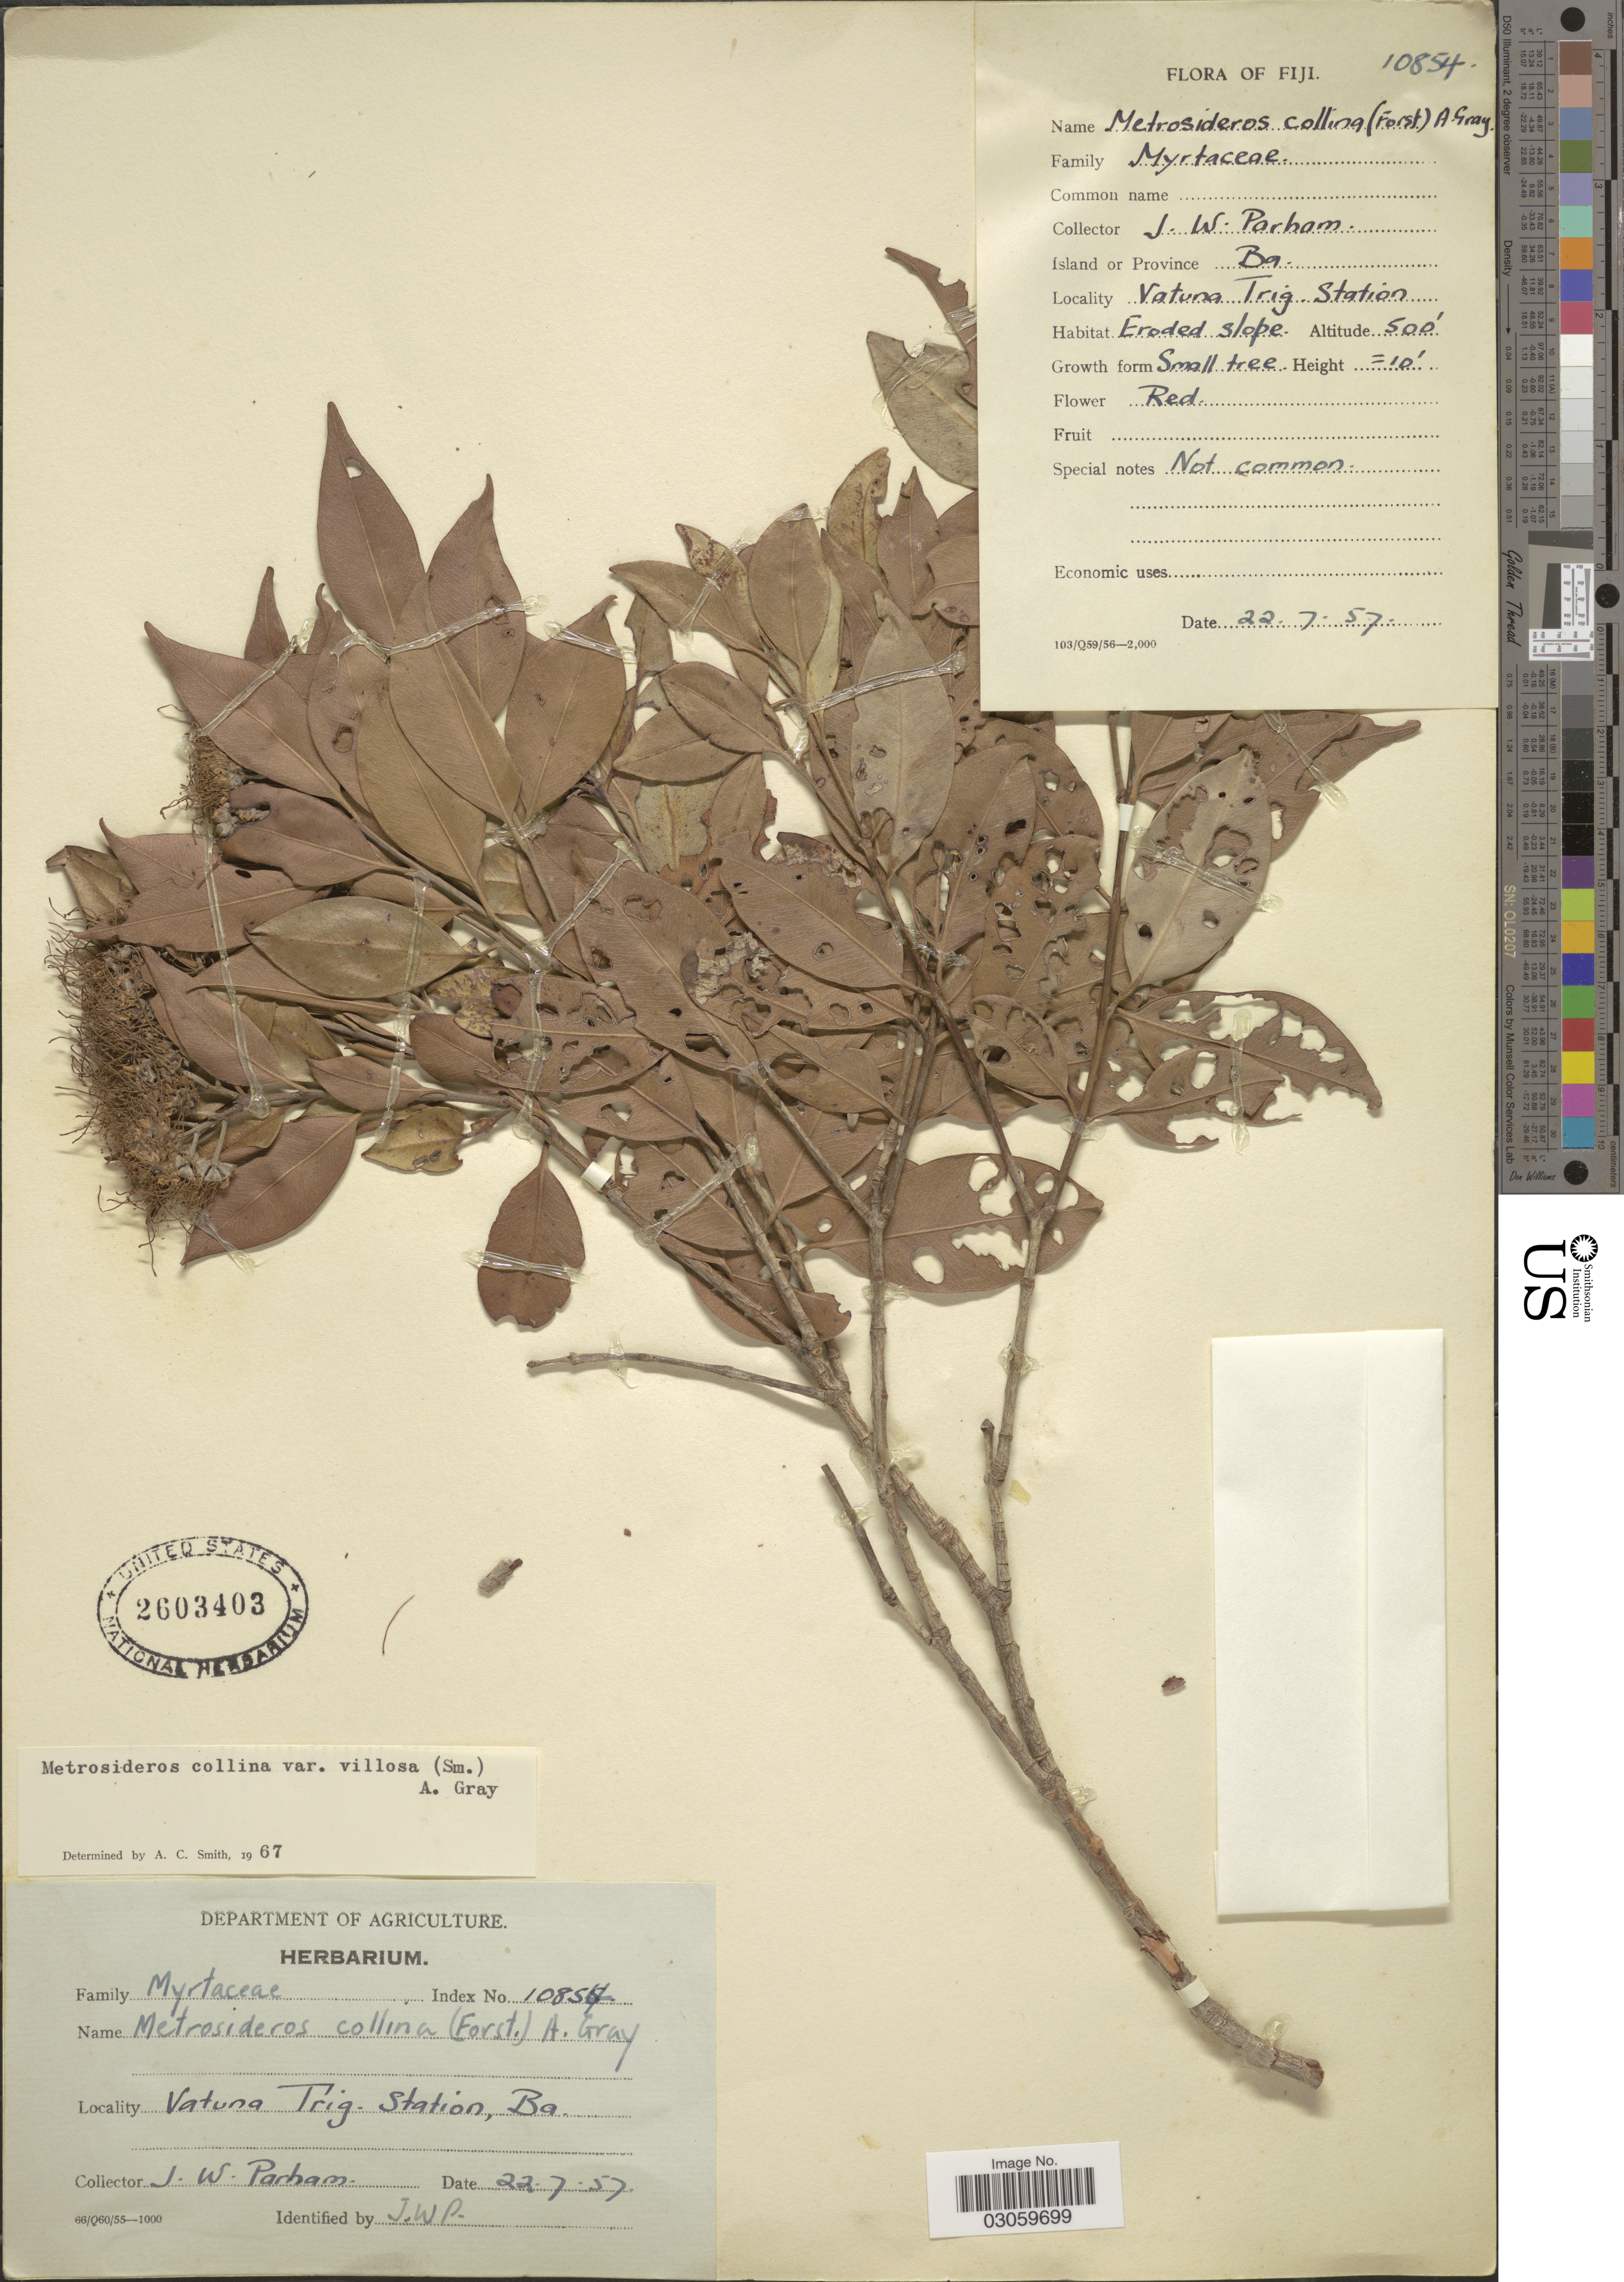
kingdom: Plantae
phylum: Tracheophyta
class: Magnoliopsida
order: Myrtales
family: Myrtaceae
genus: Metrosideros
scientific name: Metrosideros collina var. villosa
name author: (L. f.) A. Gray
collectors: J. Parham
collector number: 10854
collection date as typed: Transcribed d/m/y: 22/7/57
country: Fiji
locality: Island or Province Ba. Vatuna Trig Station.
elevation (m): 152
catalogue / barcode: US 2603403